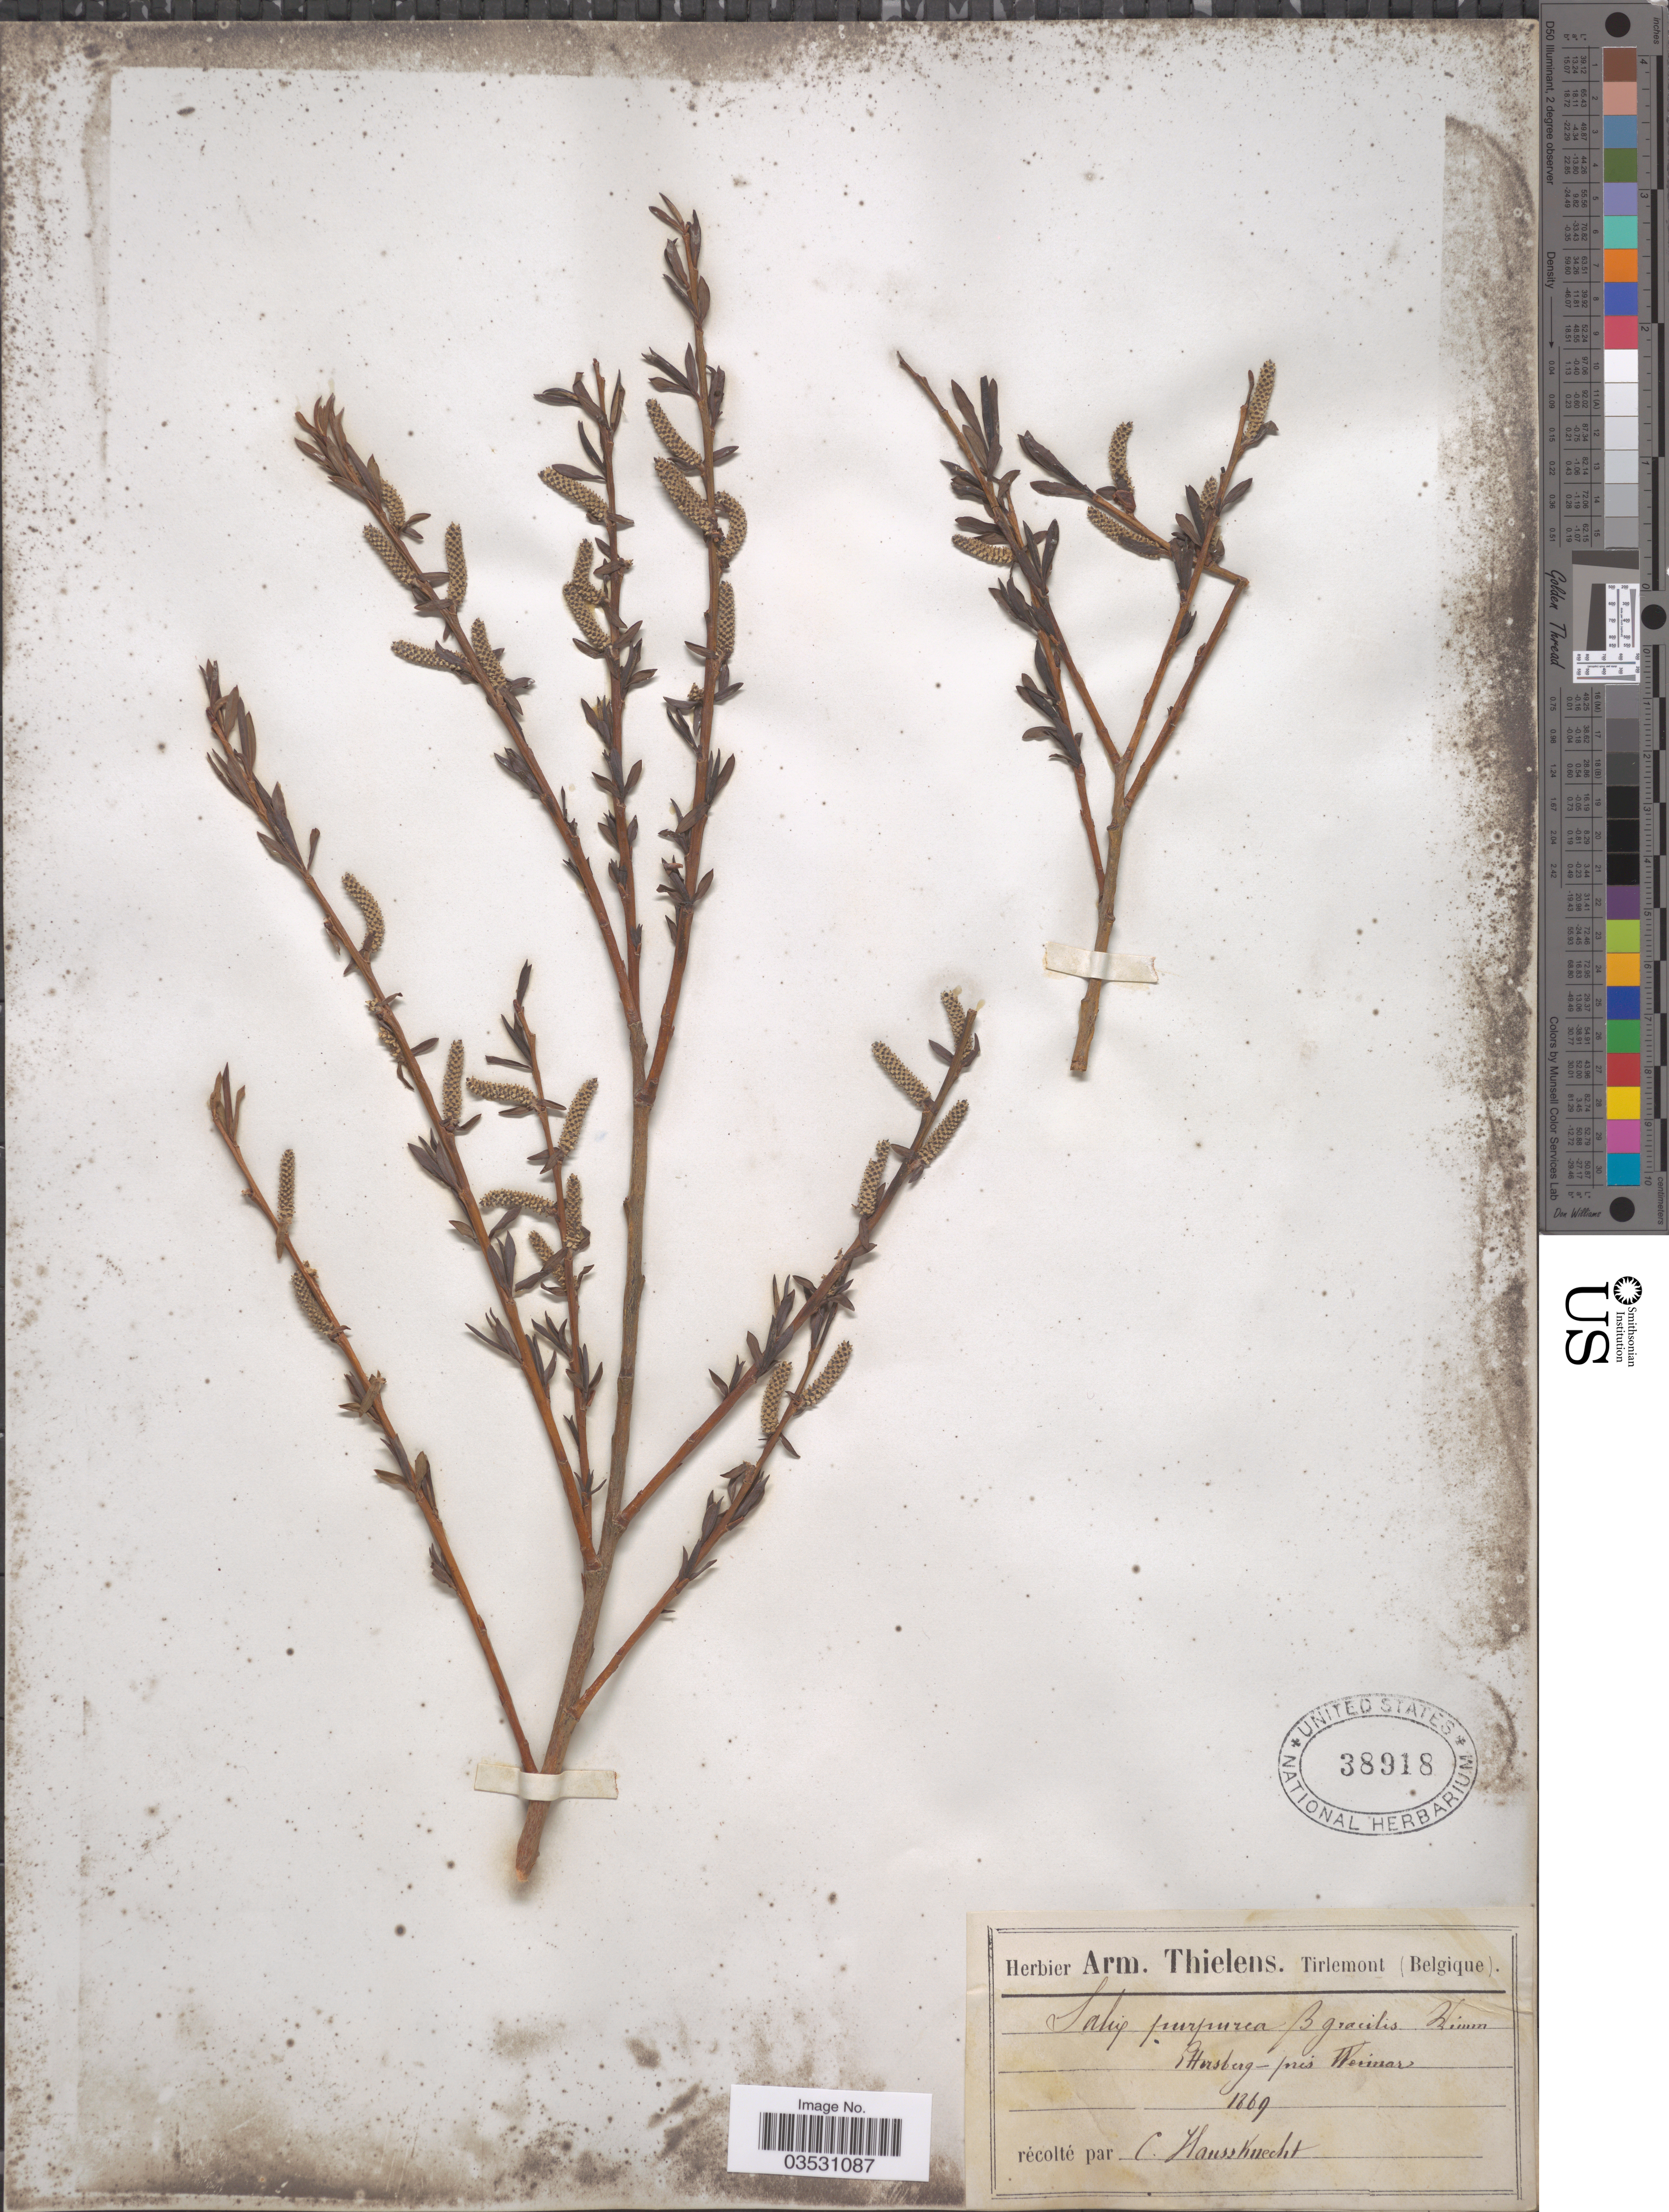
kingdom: Plantae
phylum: Tracheophyta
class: Magnoliopsida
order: Malpighiales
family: Salicaceae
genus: Salix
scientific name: Salix purpurea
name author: L.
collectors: C. Haussknecht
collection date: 1869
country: Germany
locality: Ettersberg- prés Weimar.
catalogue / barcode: US 38918